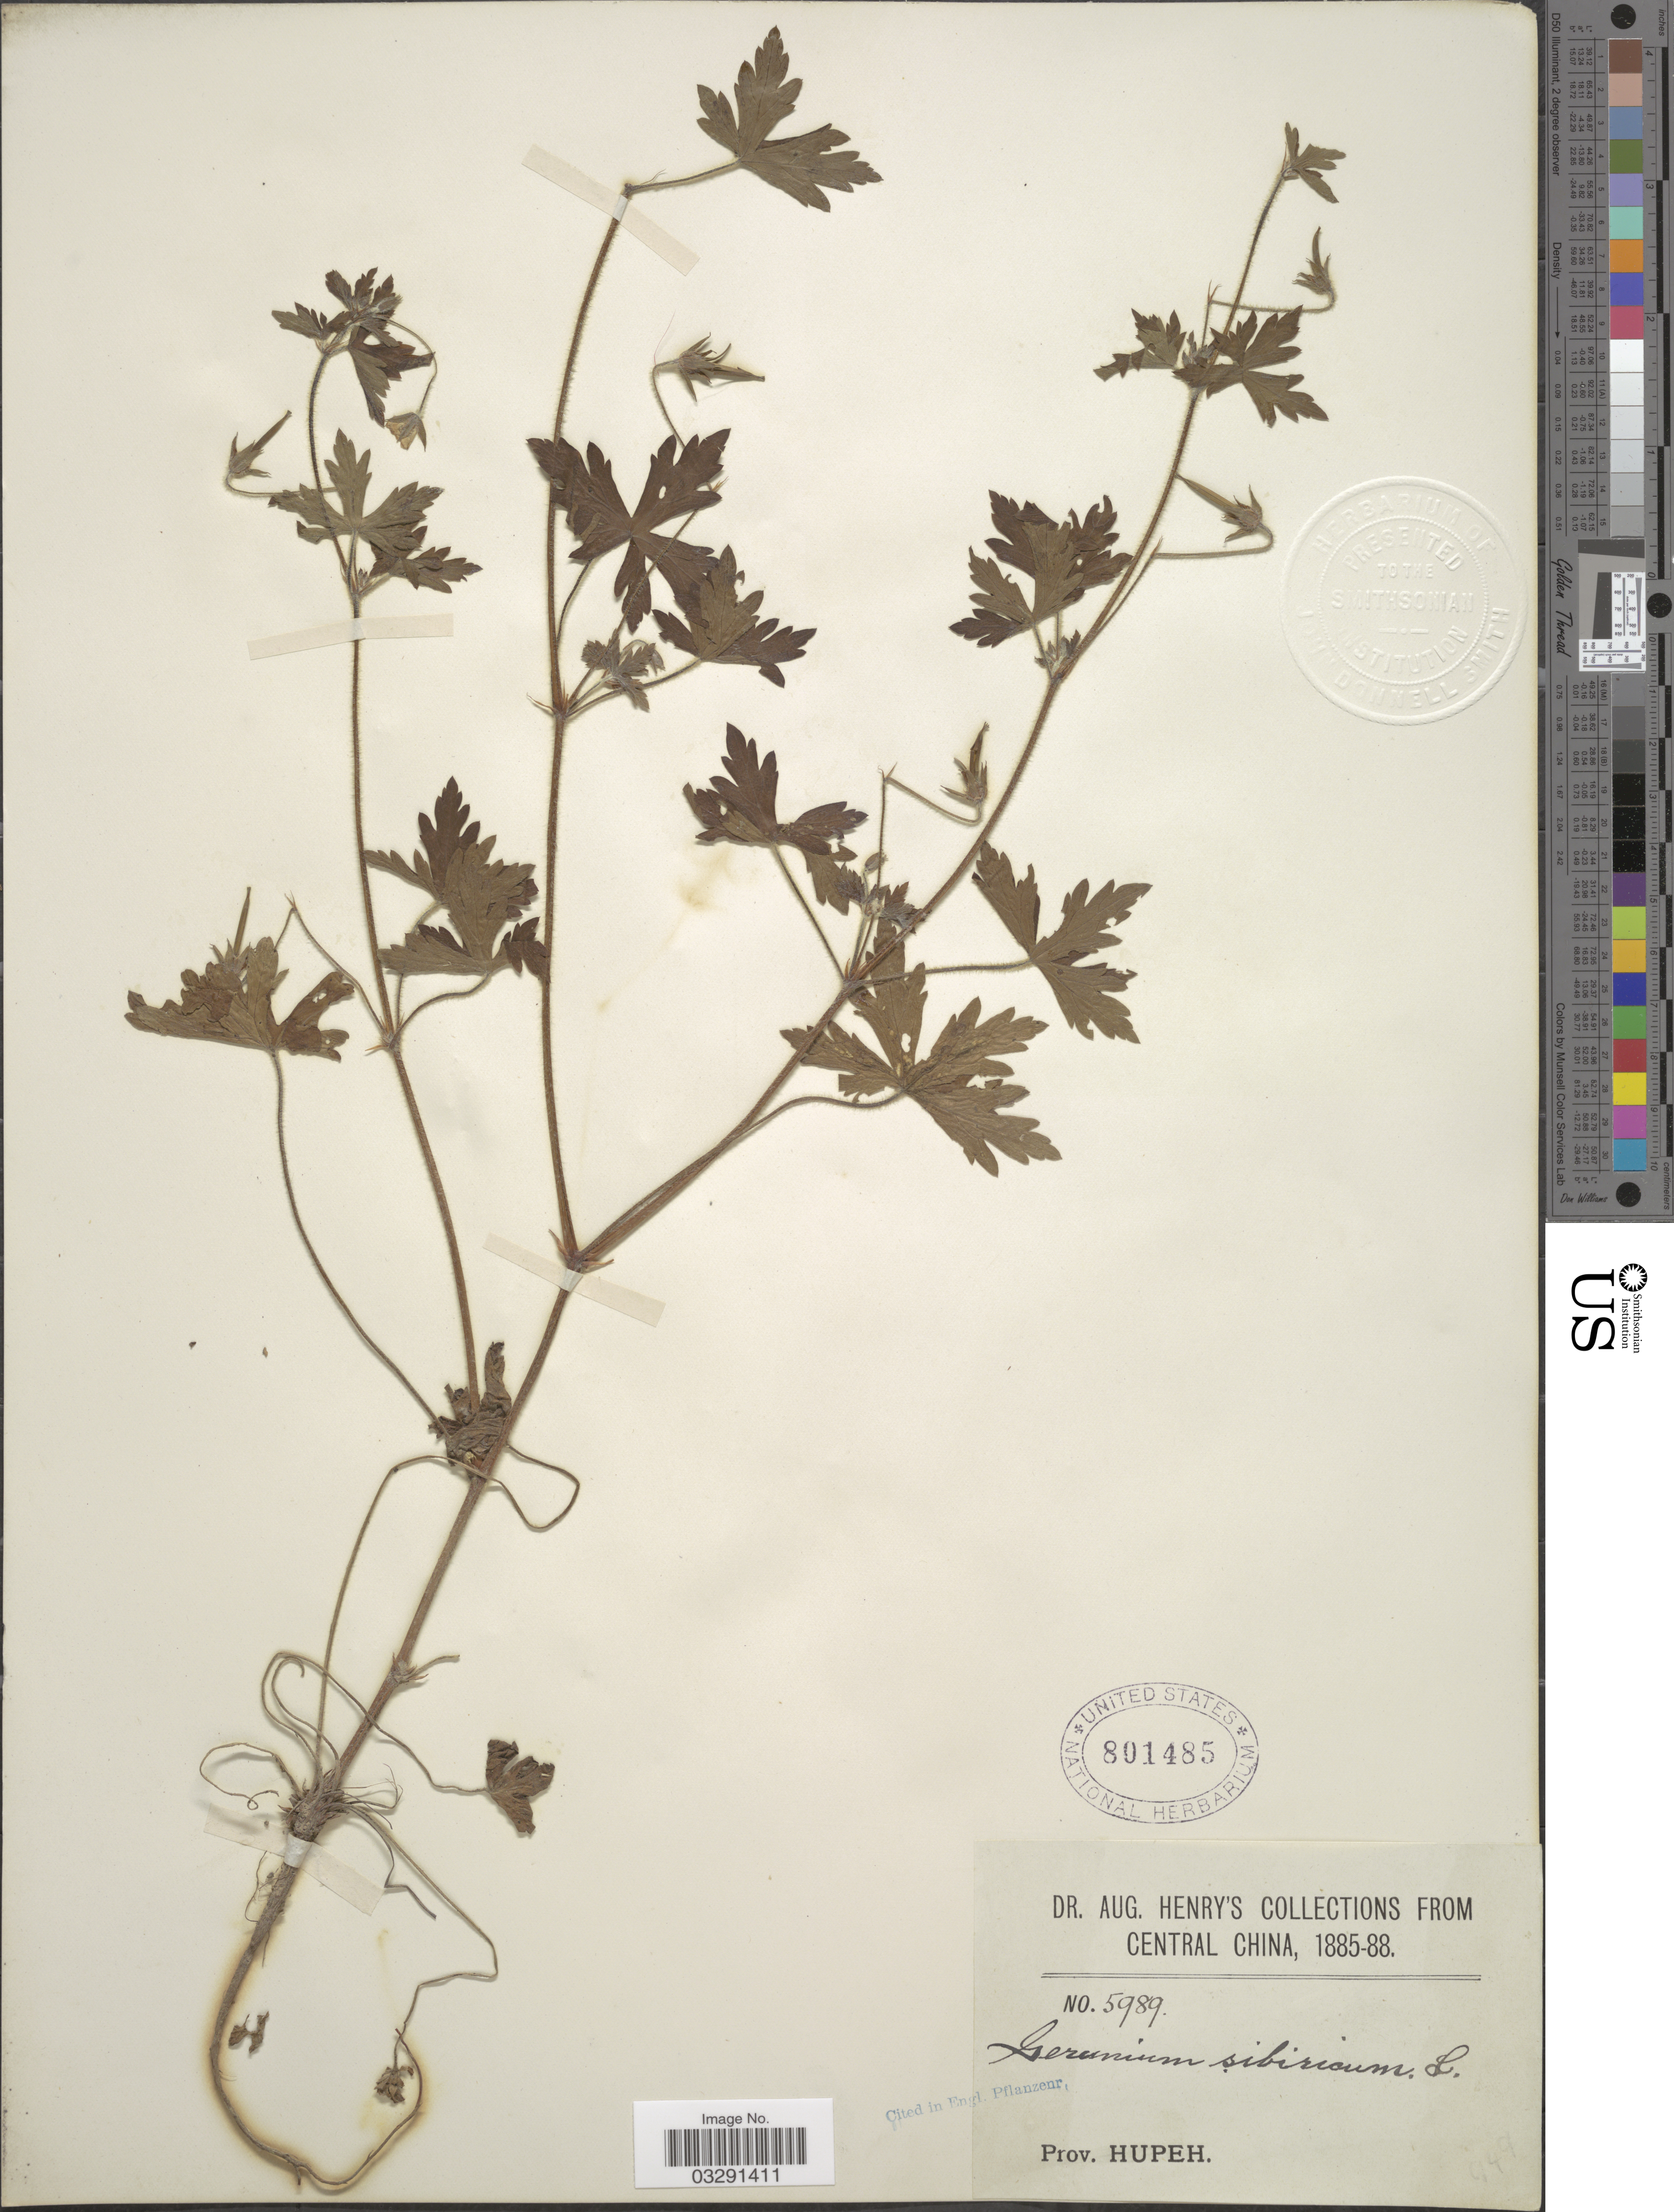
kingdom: Plantae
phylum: Tracheophyta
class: Magnoliopsida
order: Geraniales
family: Geraniaceae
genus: Geranium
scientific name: Geranium sibiricum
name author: L.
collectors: A. Henry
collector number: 5989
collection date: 1885/1888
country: China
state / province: Hubei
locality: Central China. Prov. Hupeh.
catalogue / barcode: US 801485